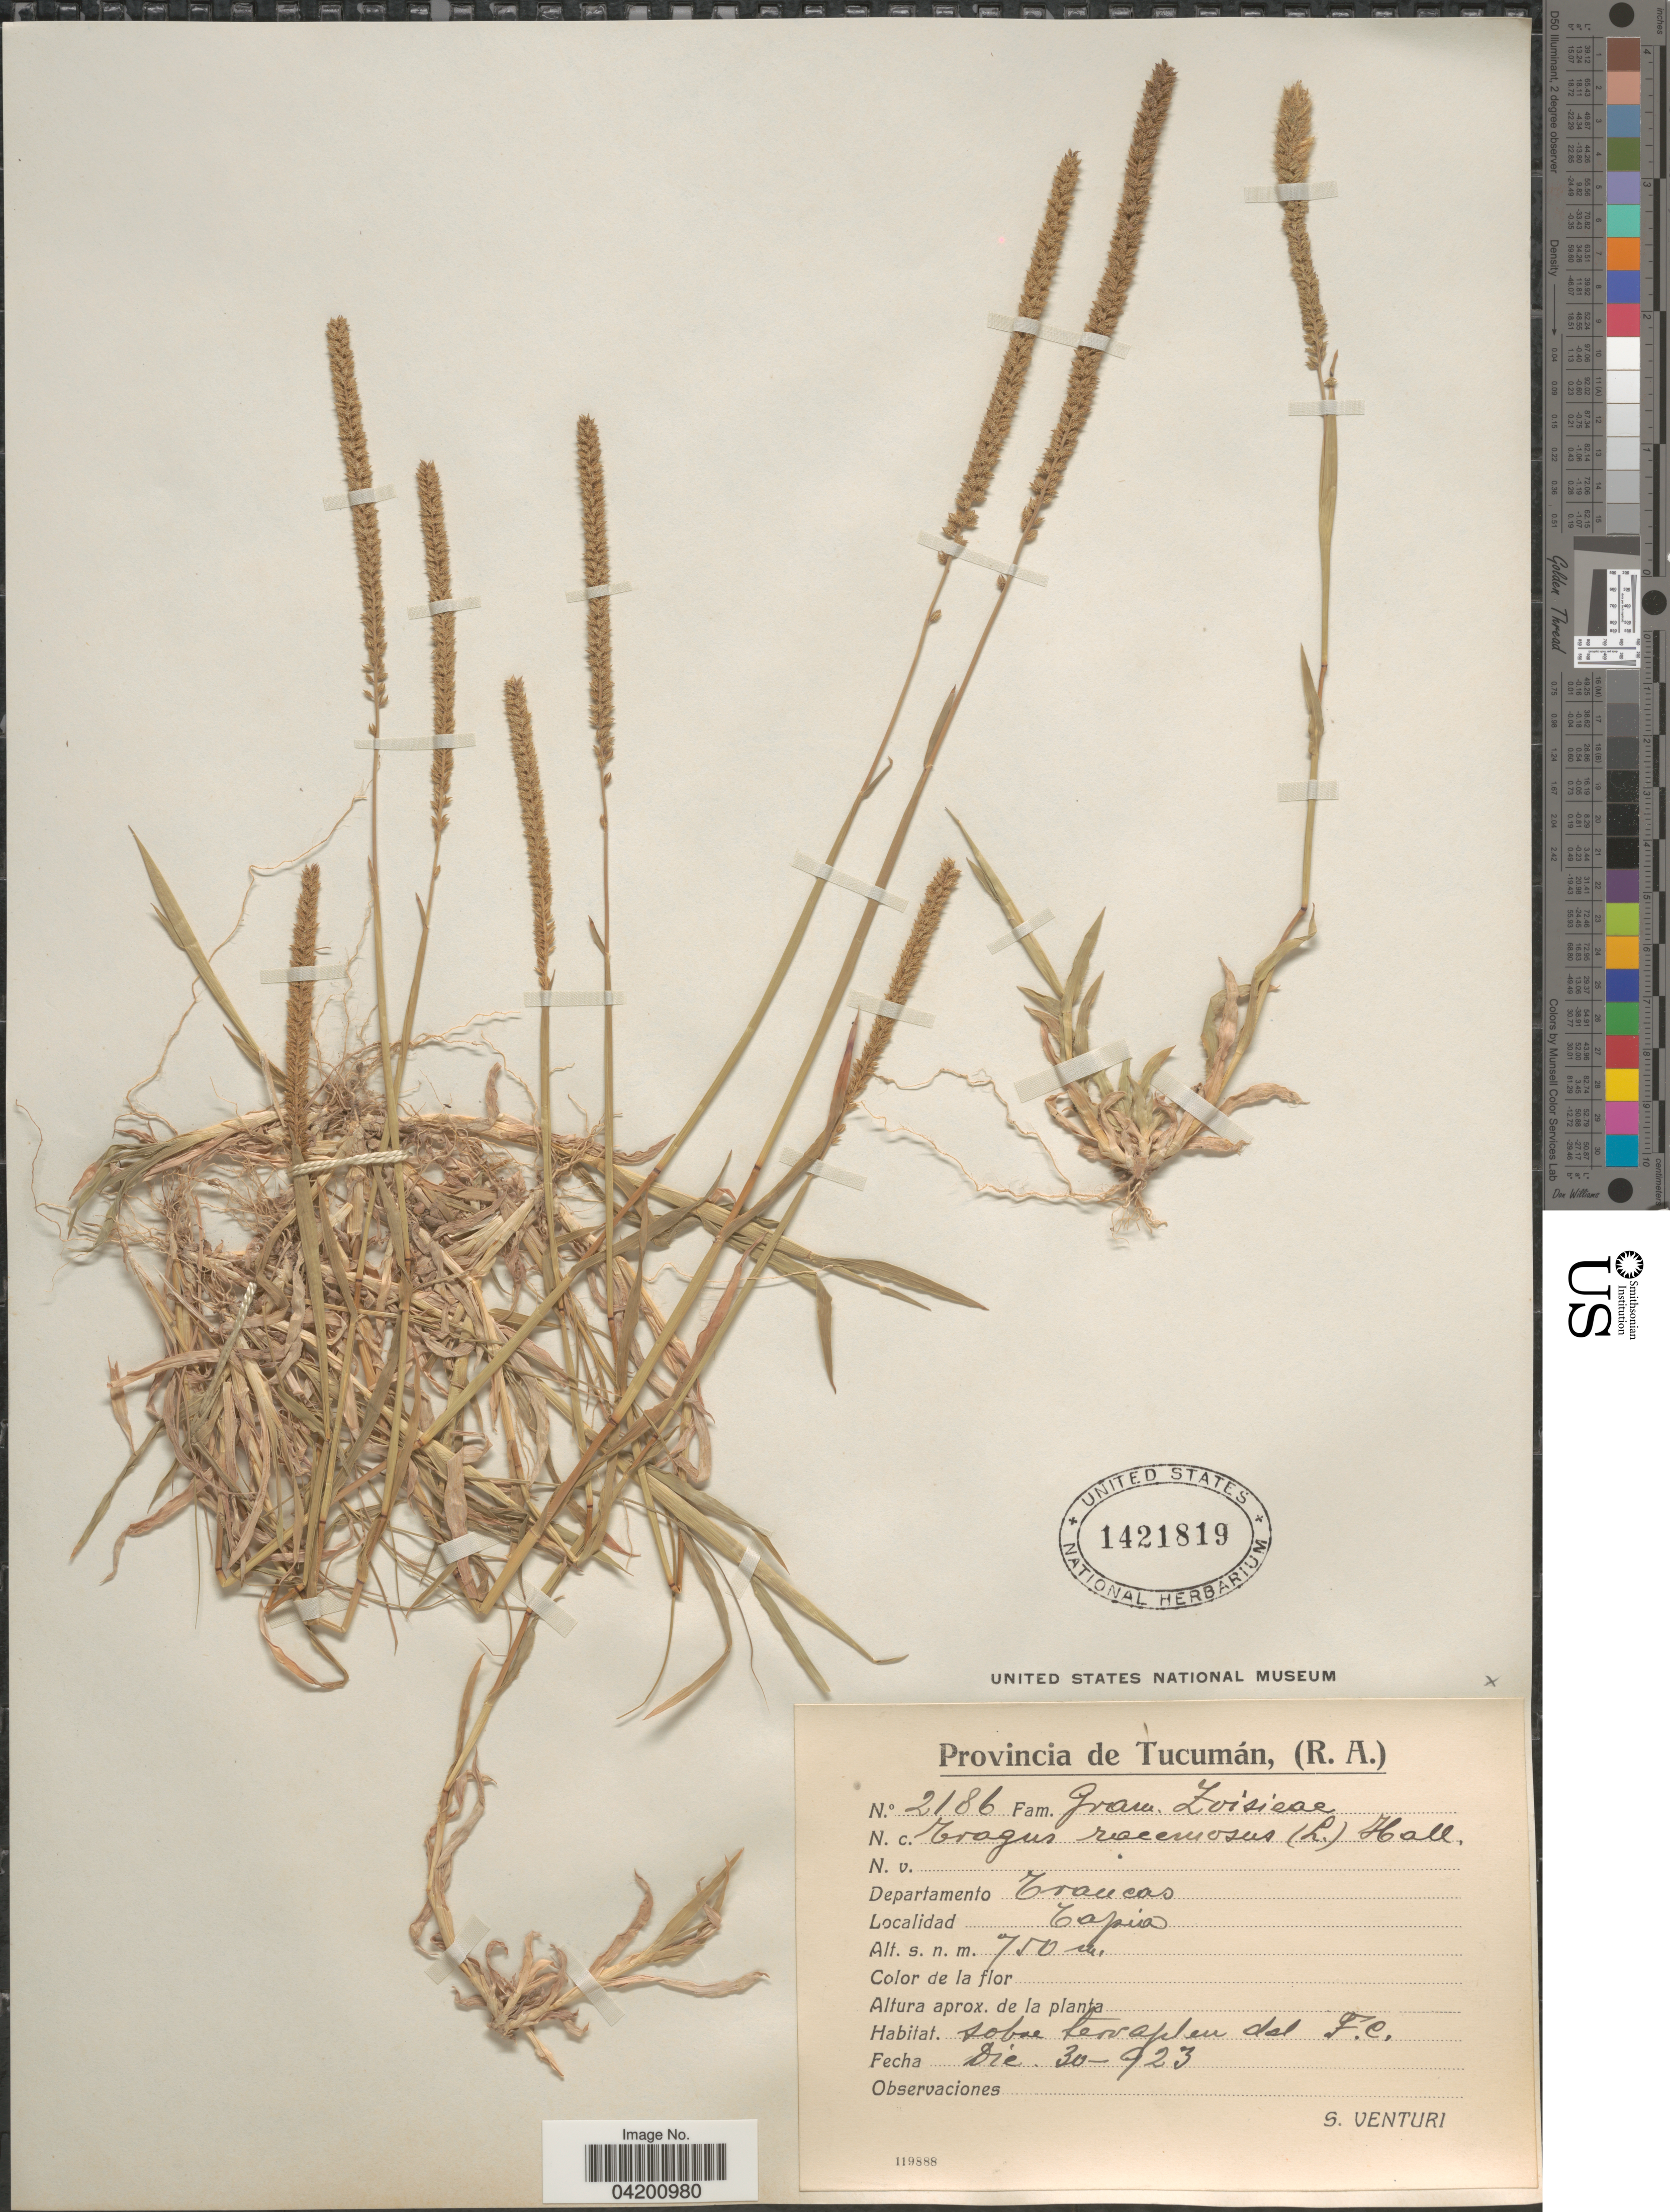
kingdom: Plantae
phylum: Tracheophyta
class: Liliopsida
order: Poales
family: Poaceae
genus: Tragus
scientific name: Tragus berteronianus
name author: Schult.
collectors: S. Venturi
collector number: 2186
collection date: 1923-12-30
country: Argentina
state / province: Tucuman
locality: Departamento Trancas. Tapia.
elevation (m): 750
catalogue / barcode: US 1421819